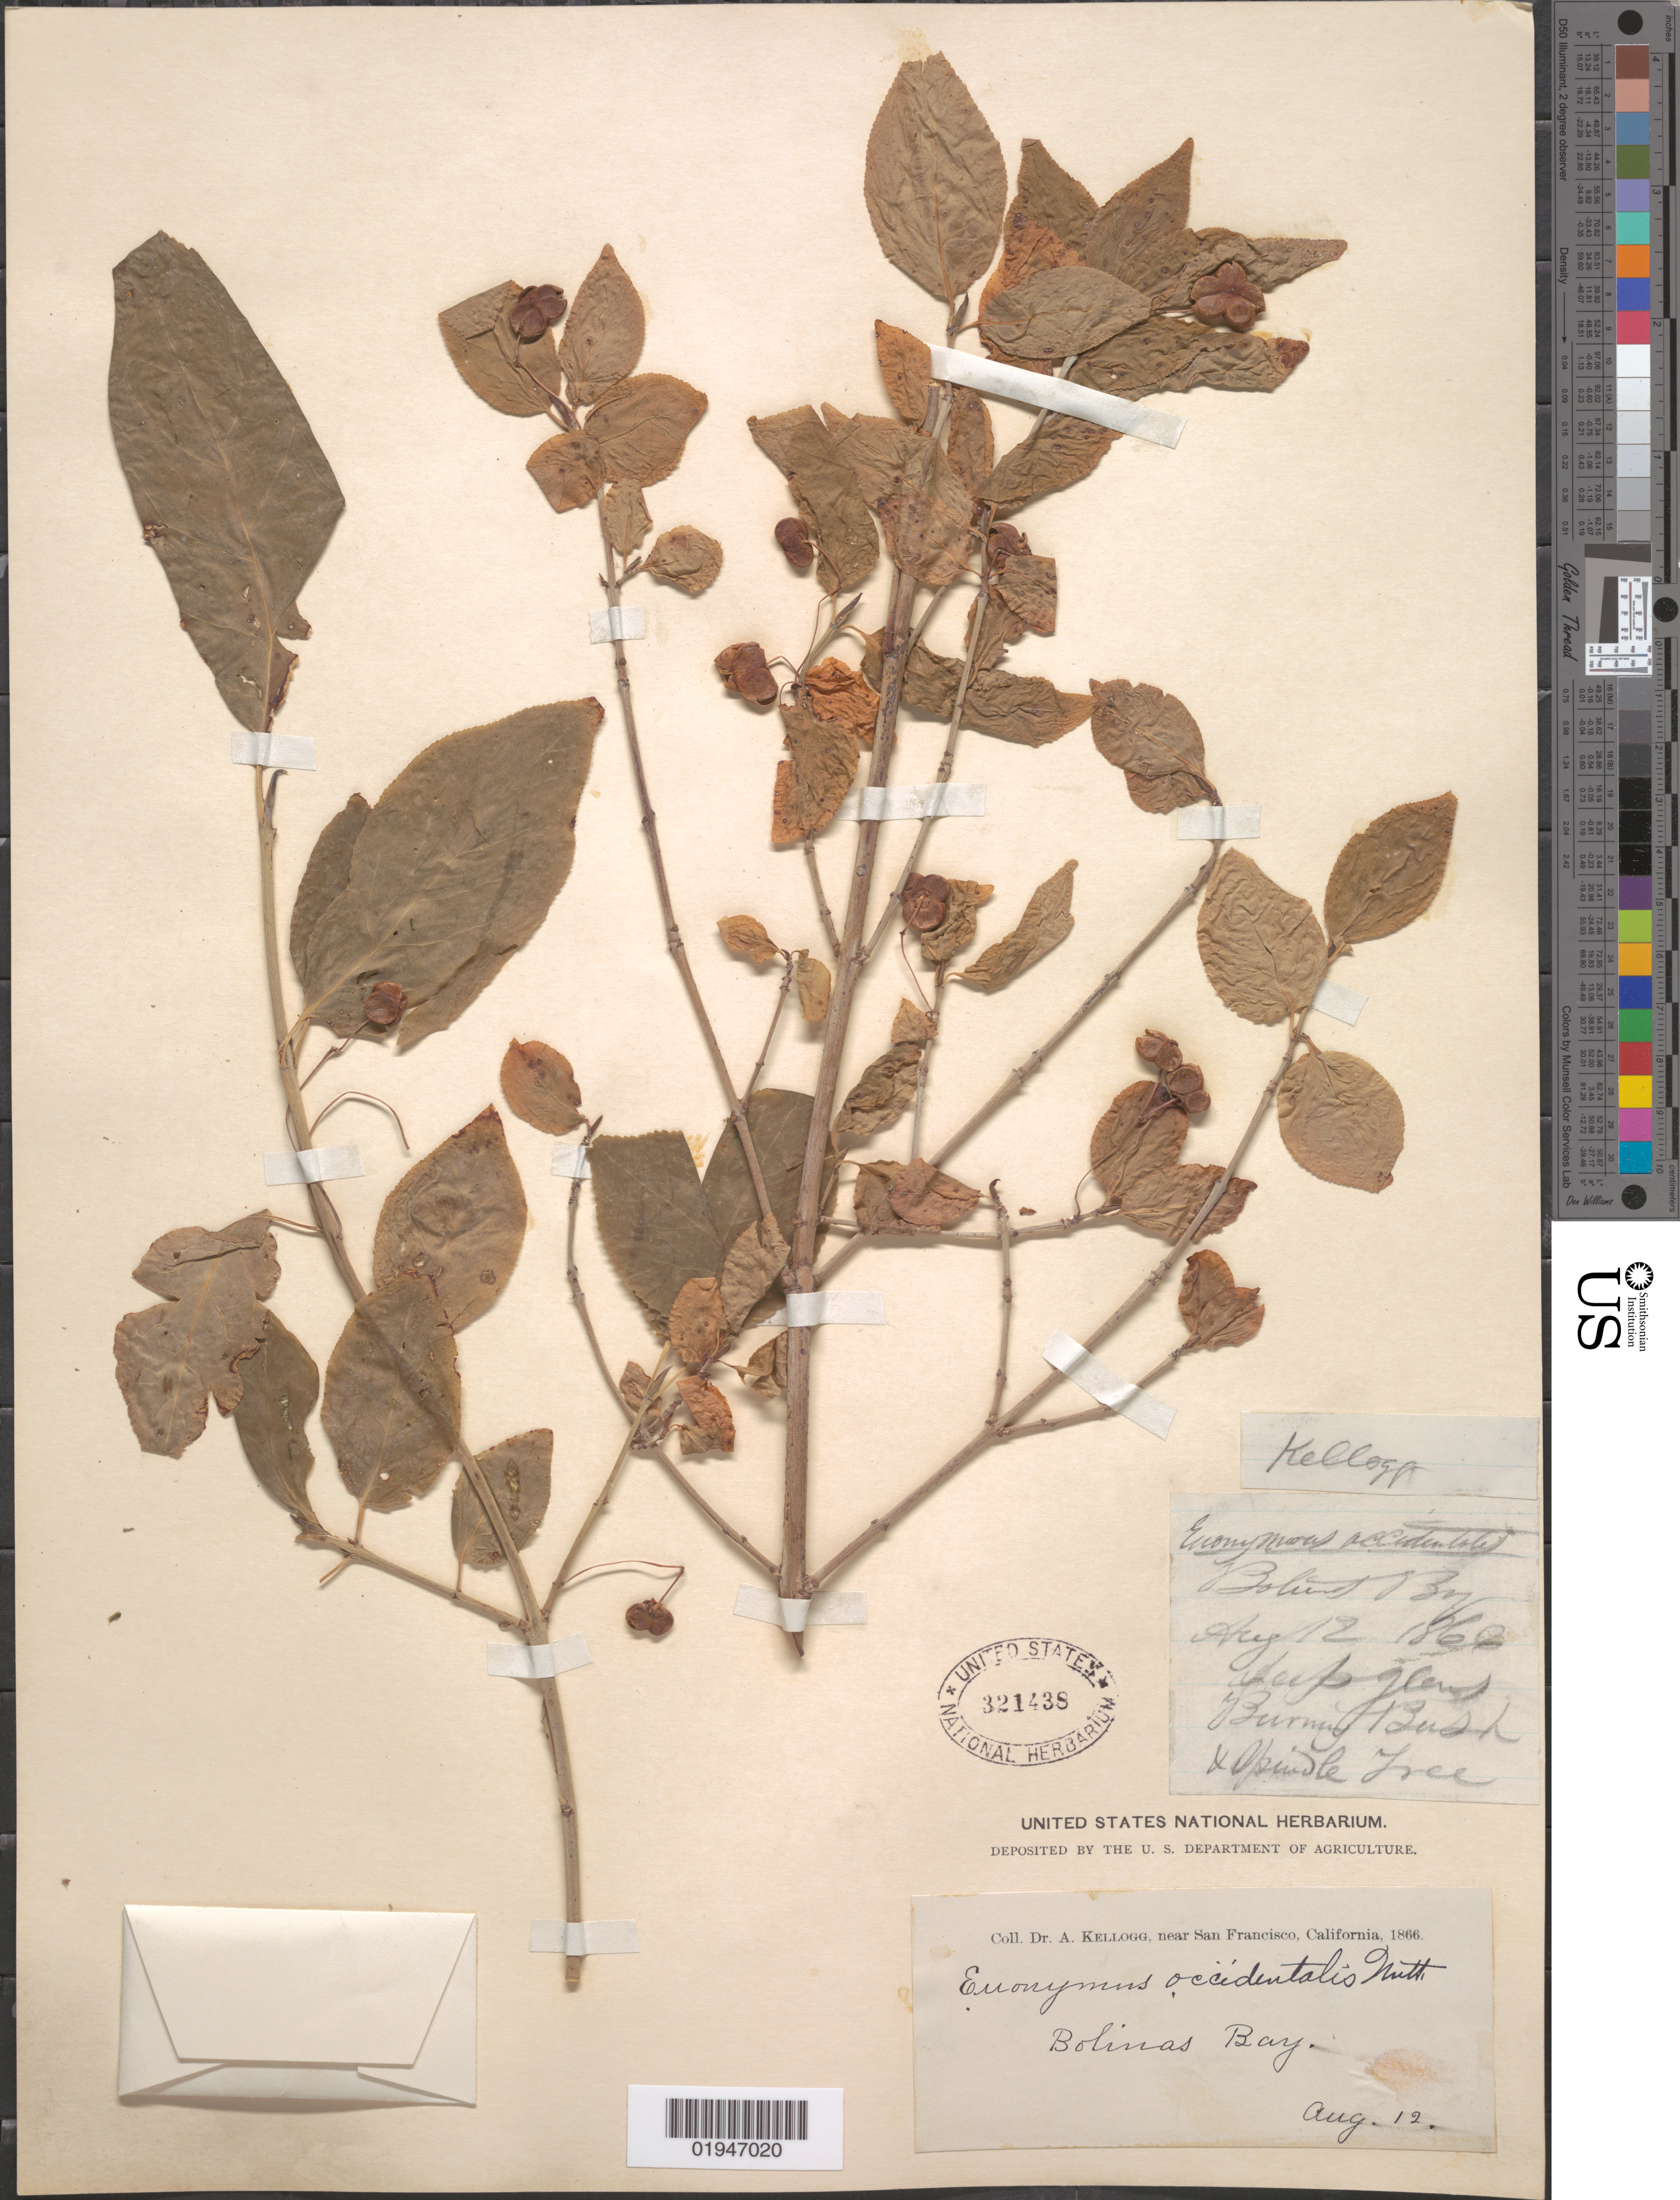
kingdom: Plantae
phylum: Tracheophyta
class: Magnoliopsida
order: Celastrales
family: Celastraceae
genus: Euonymus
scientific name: Euonymus occidentalis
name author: Nutt. ex Torr.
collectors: A. Kellogg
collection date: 1866-08-12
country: United States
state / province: California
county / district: Marin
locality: Bolinas Bay, near San Francisco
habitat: Deep glen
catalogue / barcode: US 321438